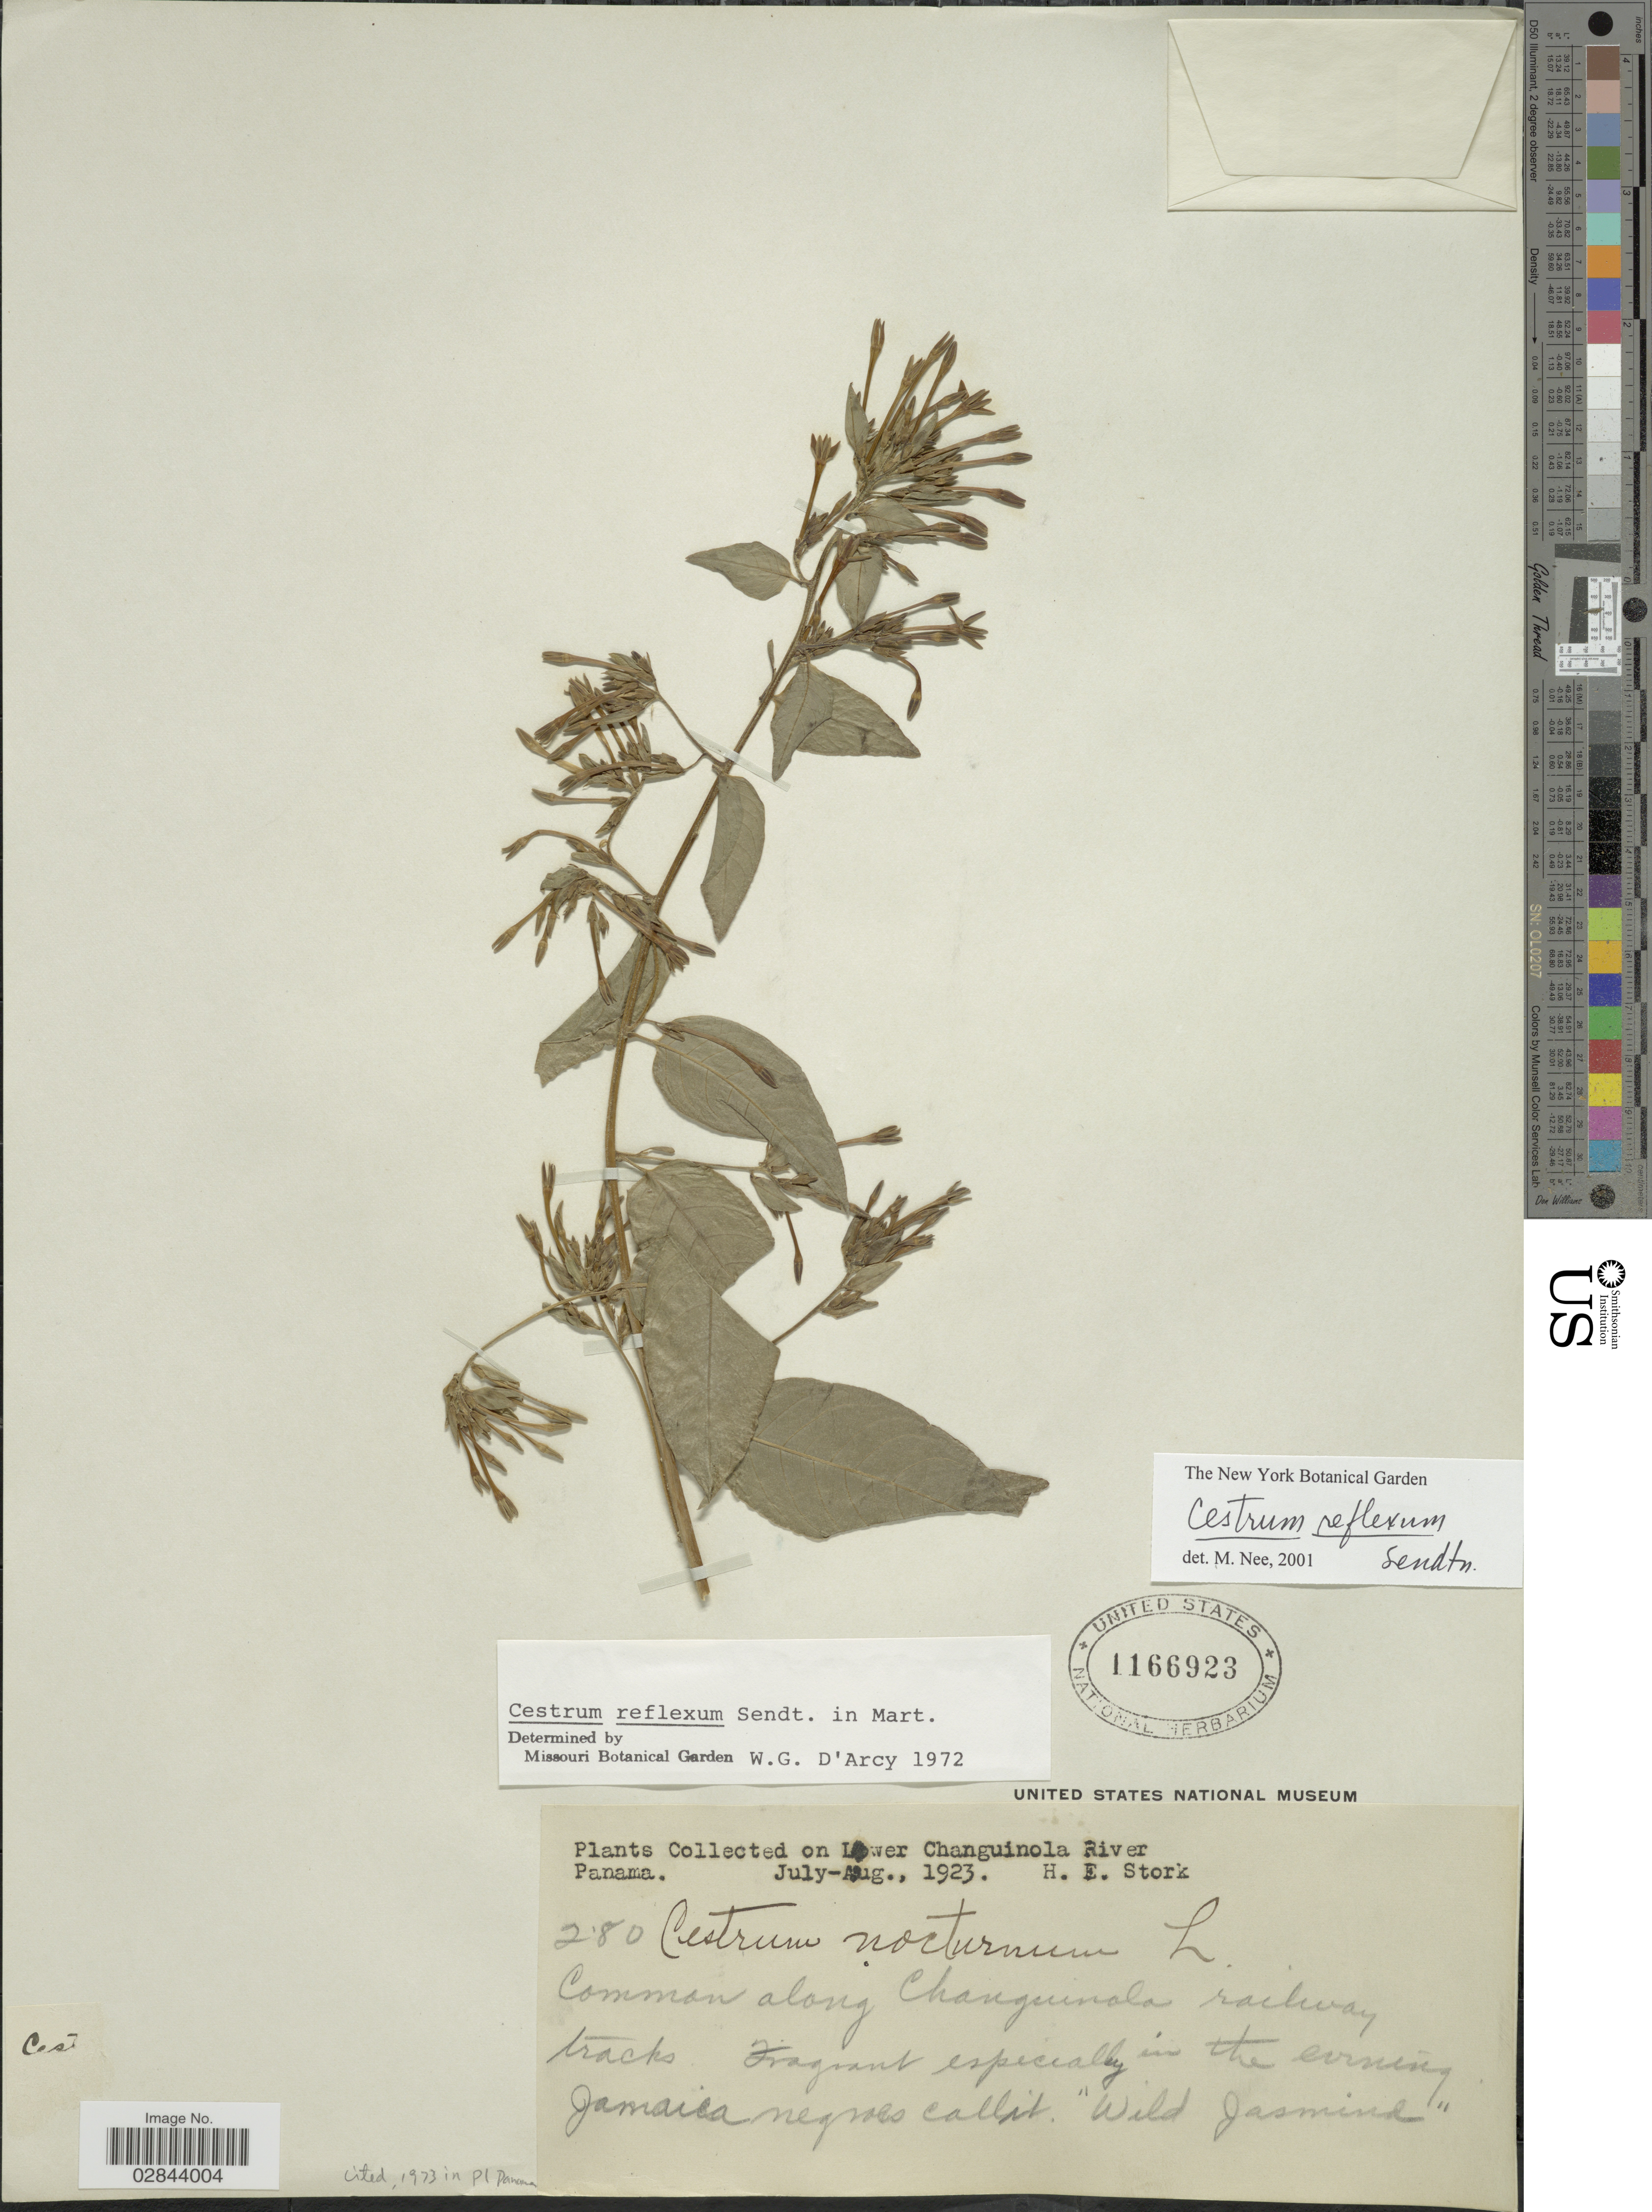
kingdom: Plantae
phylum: Tracheophyta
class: Magnoliopsida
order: Solanales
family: Solanaceae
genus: Cestrum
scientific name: Cestrum reflexum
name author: Sendtn.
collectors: H. E. Stork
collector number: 280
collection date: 1923-07/1923-08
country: Panama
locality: On Lower Changuinola River. Common along Changuinola railway tracks.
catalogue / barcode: US 1166923